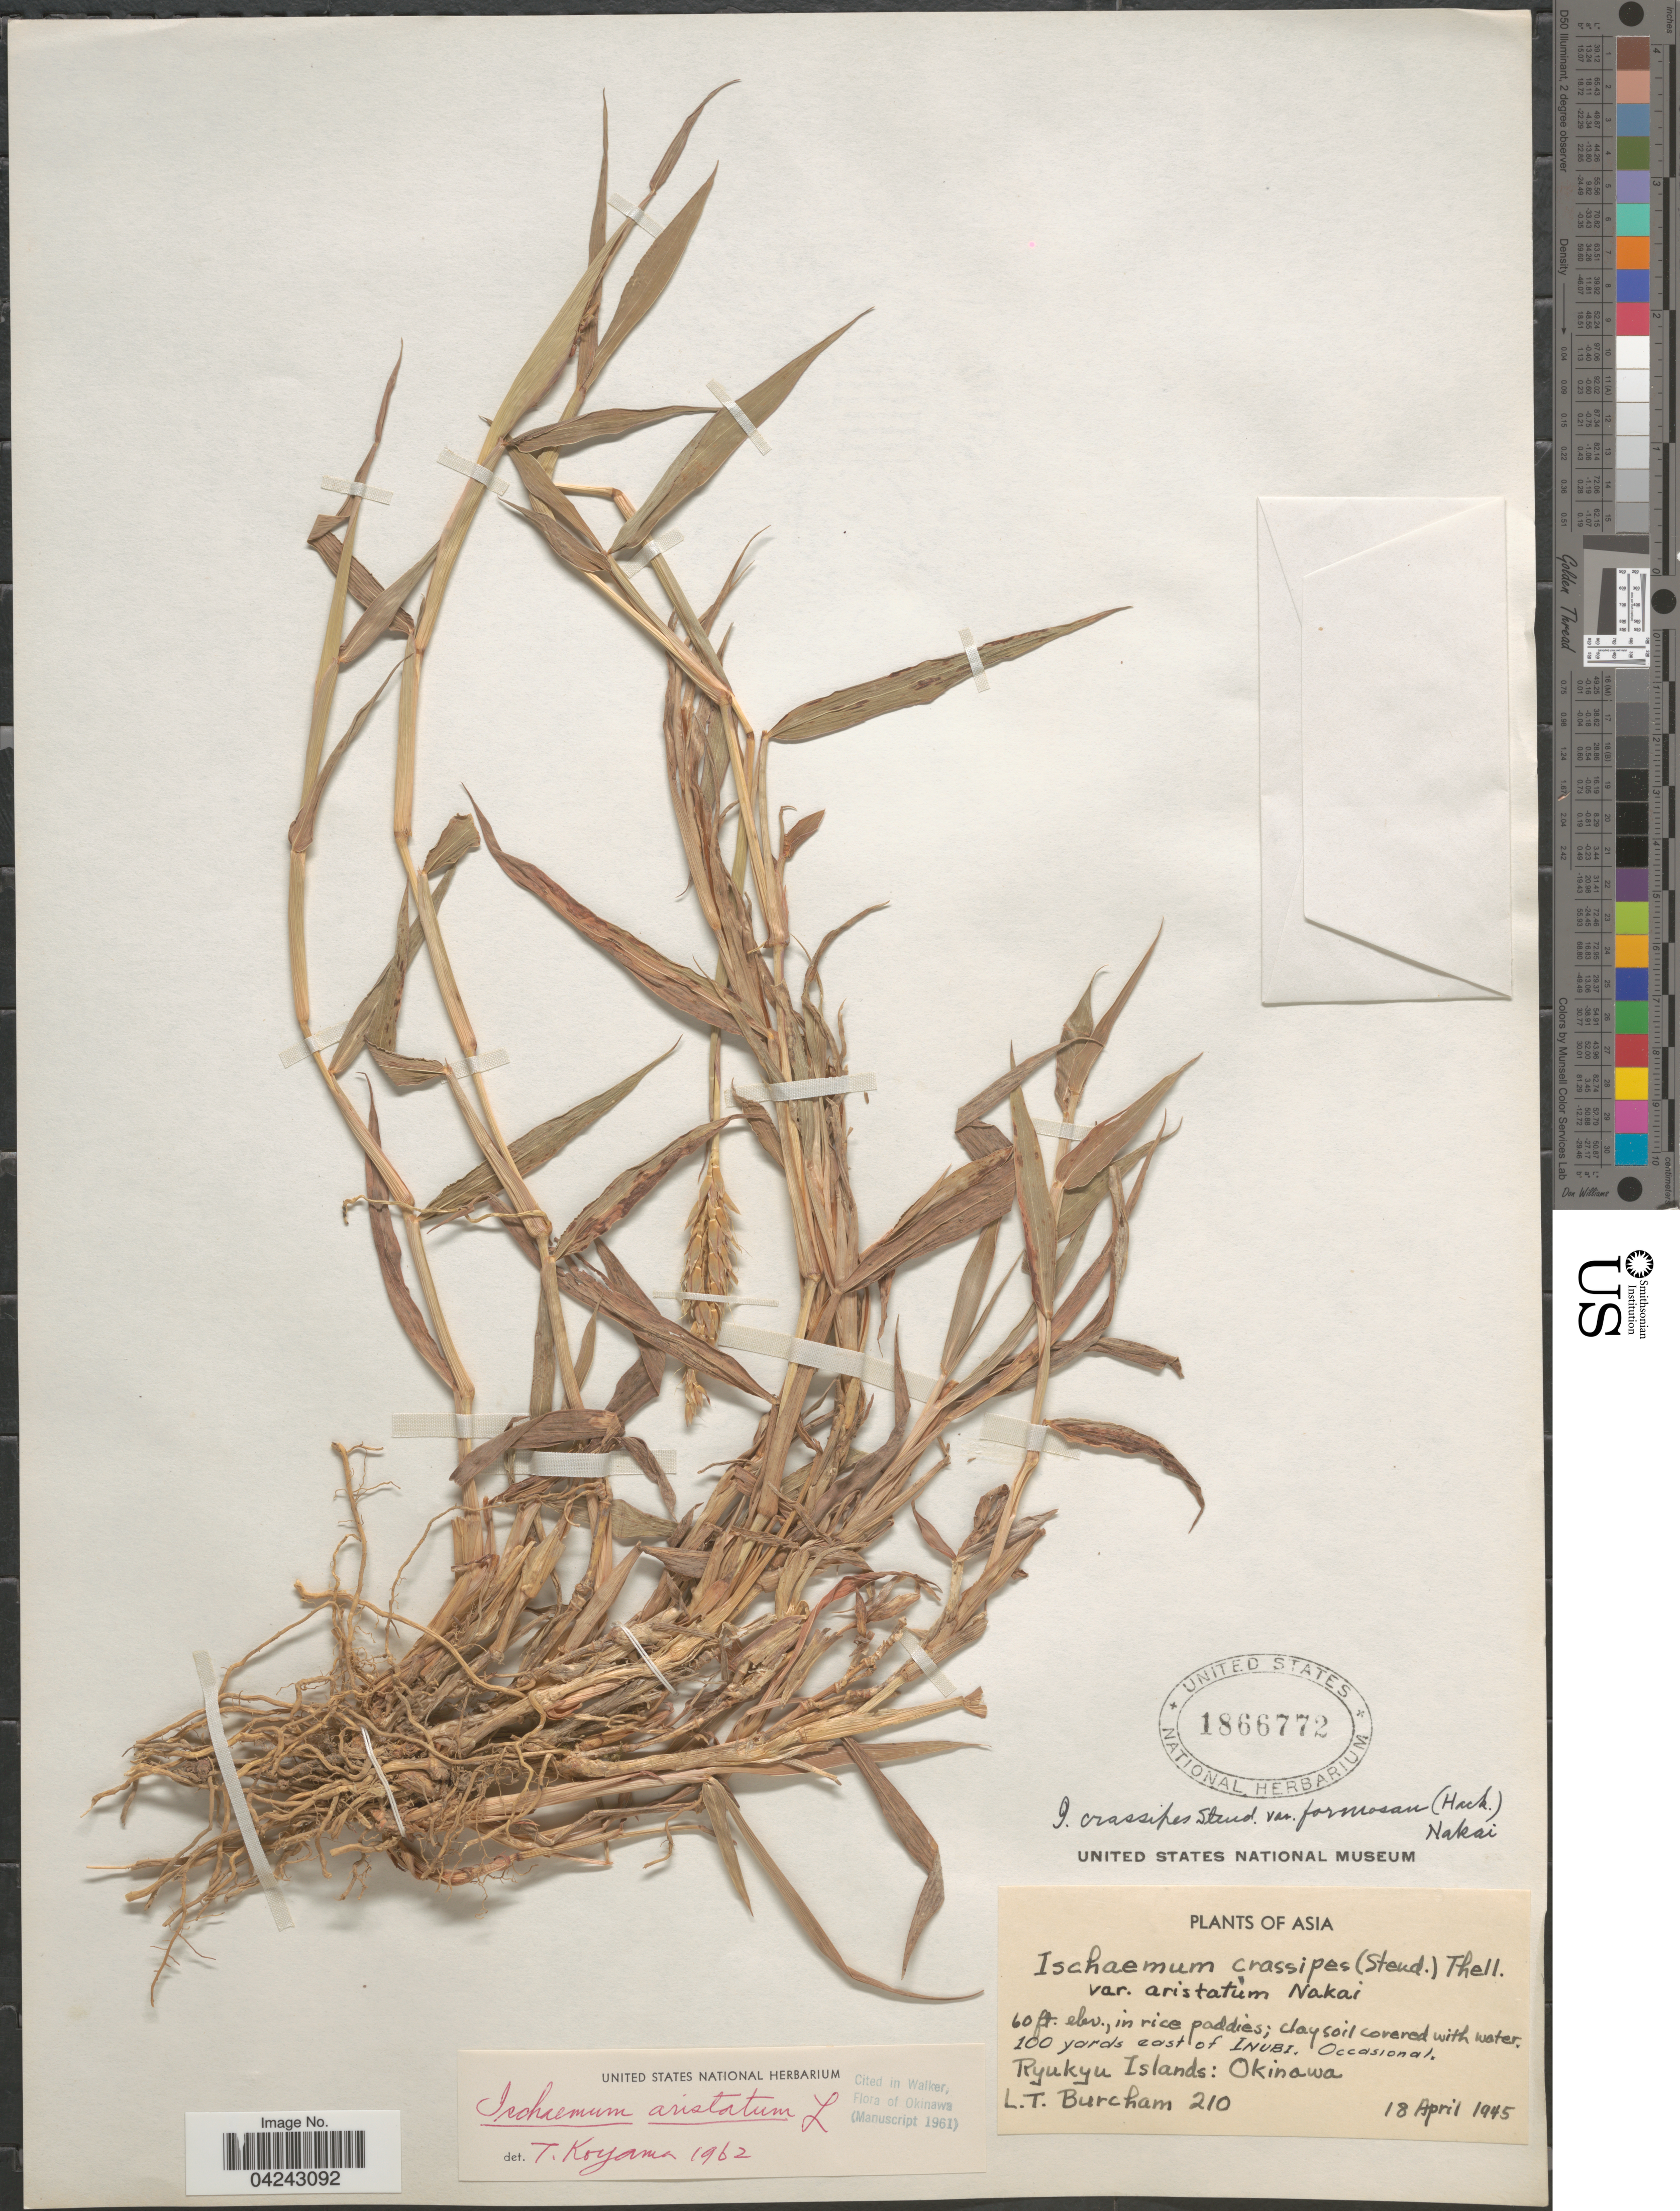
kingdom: Plantae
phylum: Tracheophyta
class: Liliopsida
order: Poales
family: Poaceae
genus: Ischaemum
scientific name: Ischaemum aristatum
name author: L.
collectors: L. Burcham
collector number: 210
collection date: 1945-04-18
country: Japan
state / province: Okinawa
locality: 100 yards east of Inubi. Ryukyu Island: Okinawa.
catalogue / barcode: US 1866772